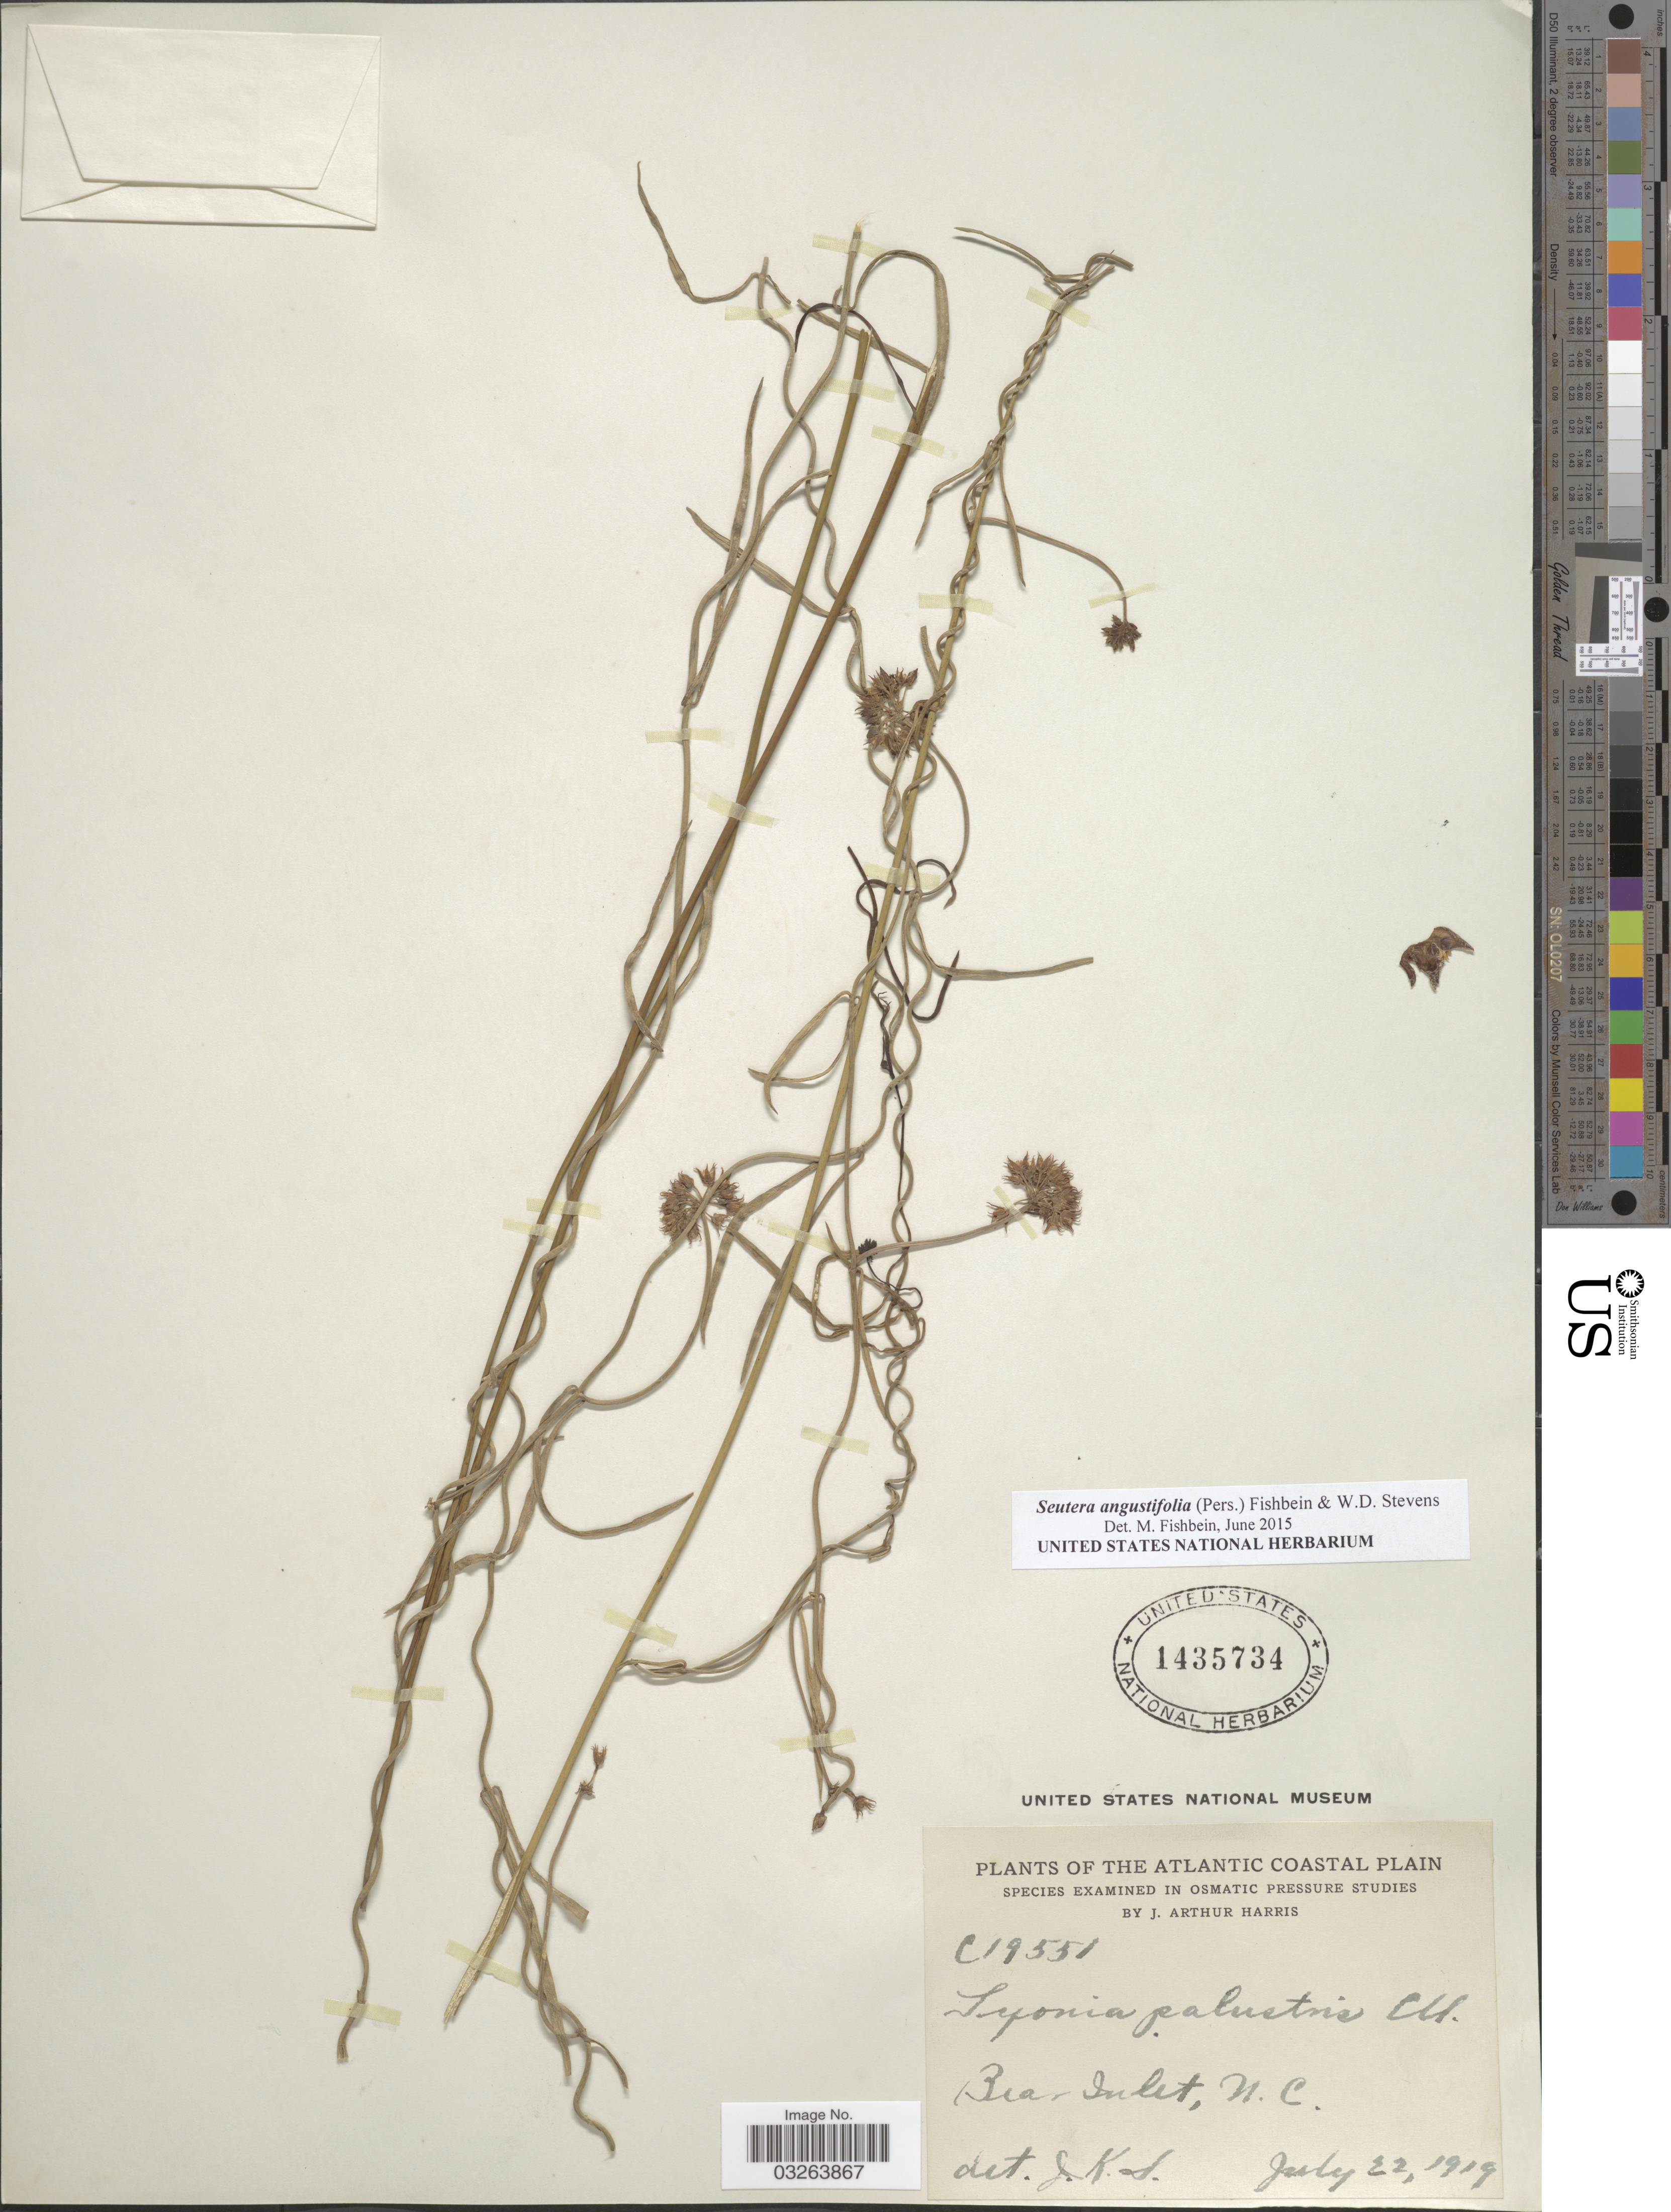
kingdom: Plantae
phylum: Tracheophyta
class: Magnoliopsida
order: Gentianales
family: Apocynaceae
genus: Seutera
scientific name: Seutera angustifolia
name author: Fishbein & W.D. Stevens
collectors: J. A. Harris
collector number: C19551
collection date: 1919-07-22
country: United States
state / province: North Carolina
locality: Atlantic Coastal Plain. Bear Inlet.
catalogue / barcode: US 1435734